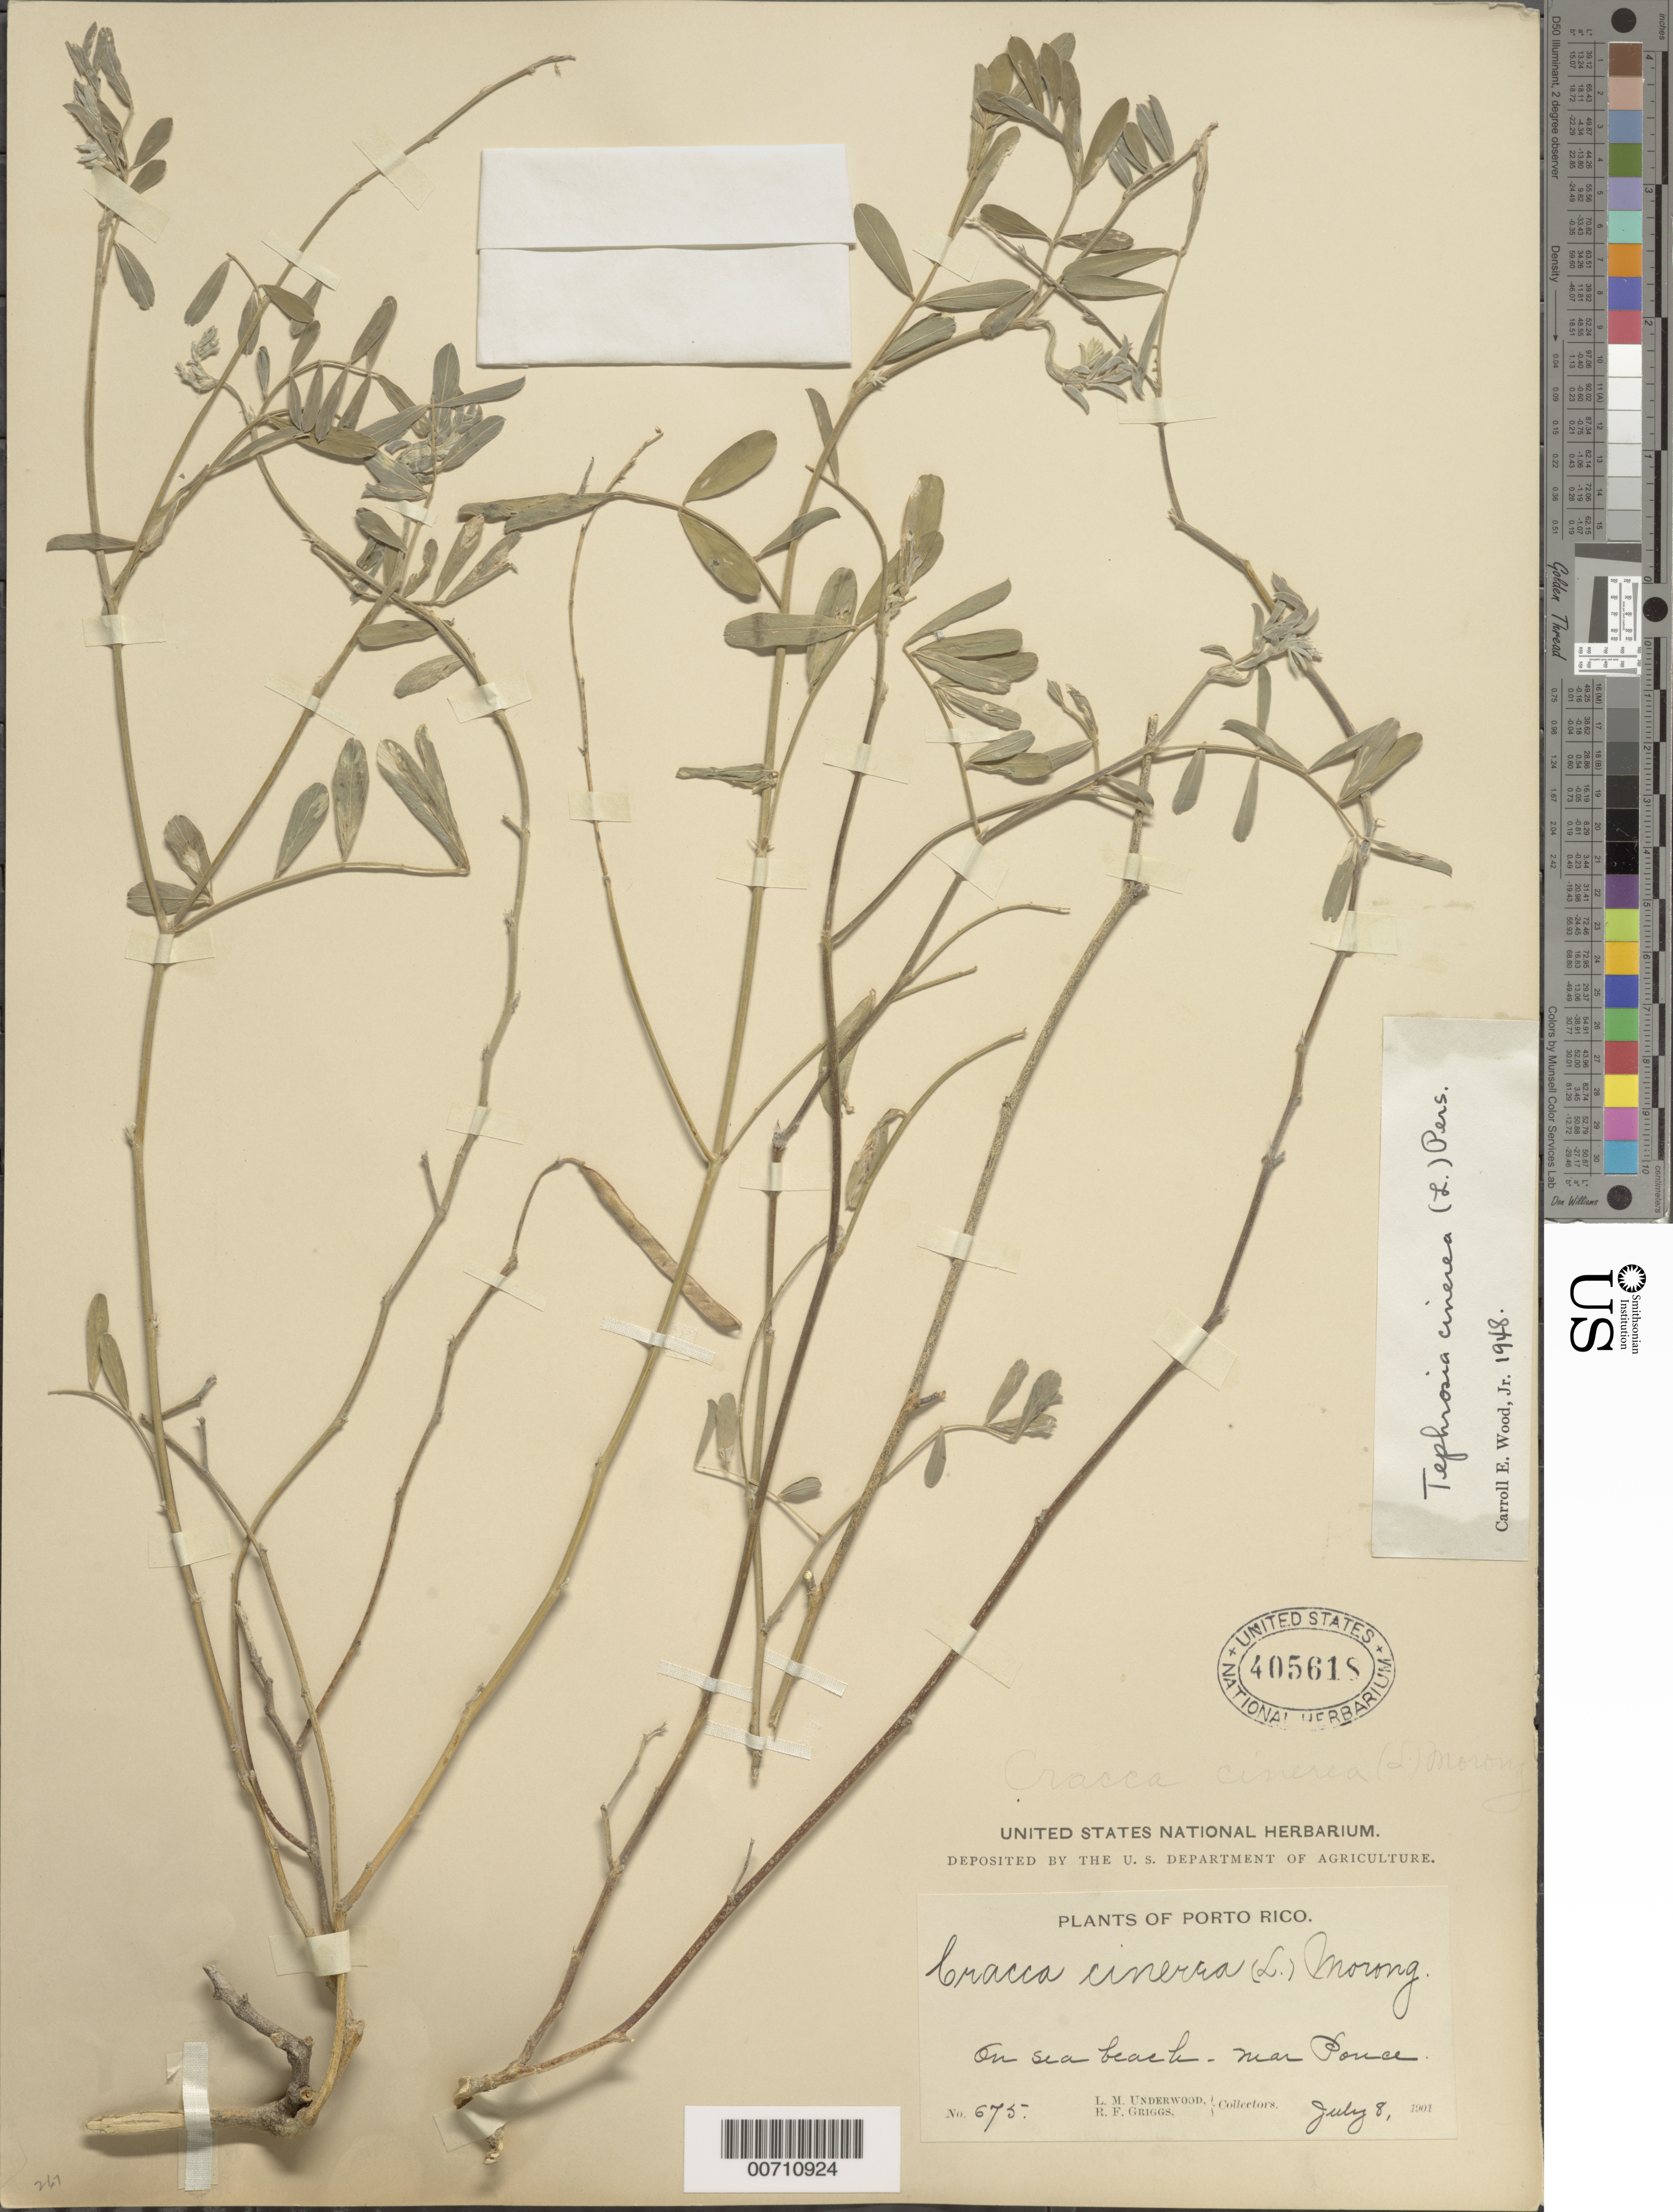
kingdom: Plantae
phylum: Tracheophyta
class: Magnoliopsida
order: Fabales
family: Fabaceae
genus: Tephrosia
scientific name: Tephrosia cinerea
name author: (L.) Pers.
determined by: Wood, C. E., Jr.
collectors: L. M. Underwood & R. F. Griggs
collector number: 675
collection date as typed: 08 Jul 1901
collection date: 1901-07-08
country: Puerto Rico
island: Greater Antilles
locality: Ponce, near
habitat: On sea beach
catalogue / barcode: US 405618